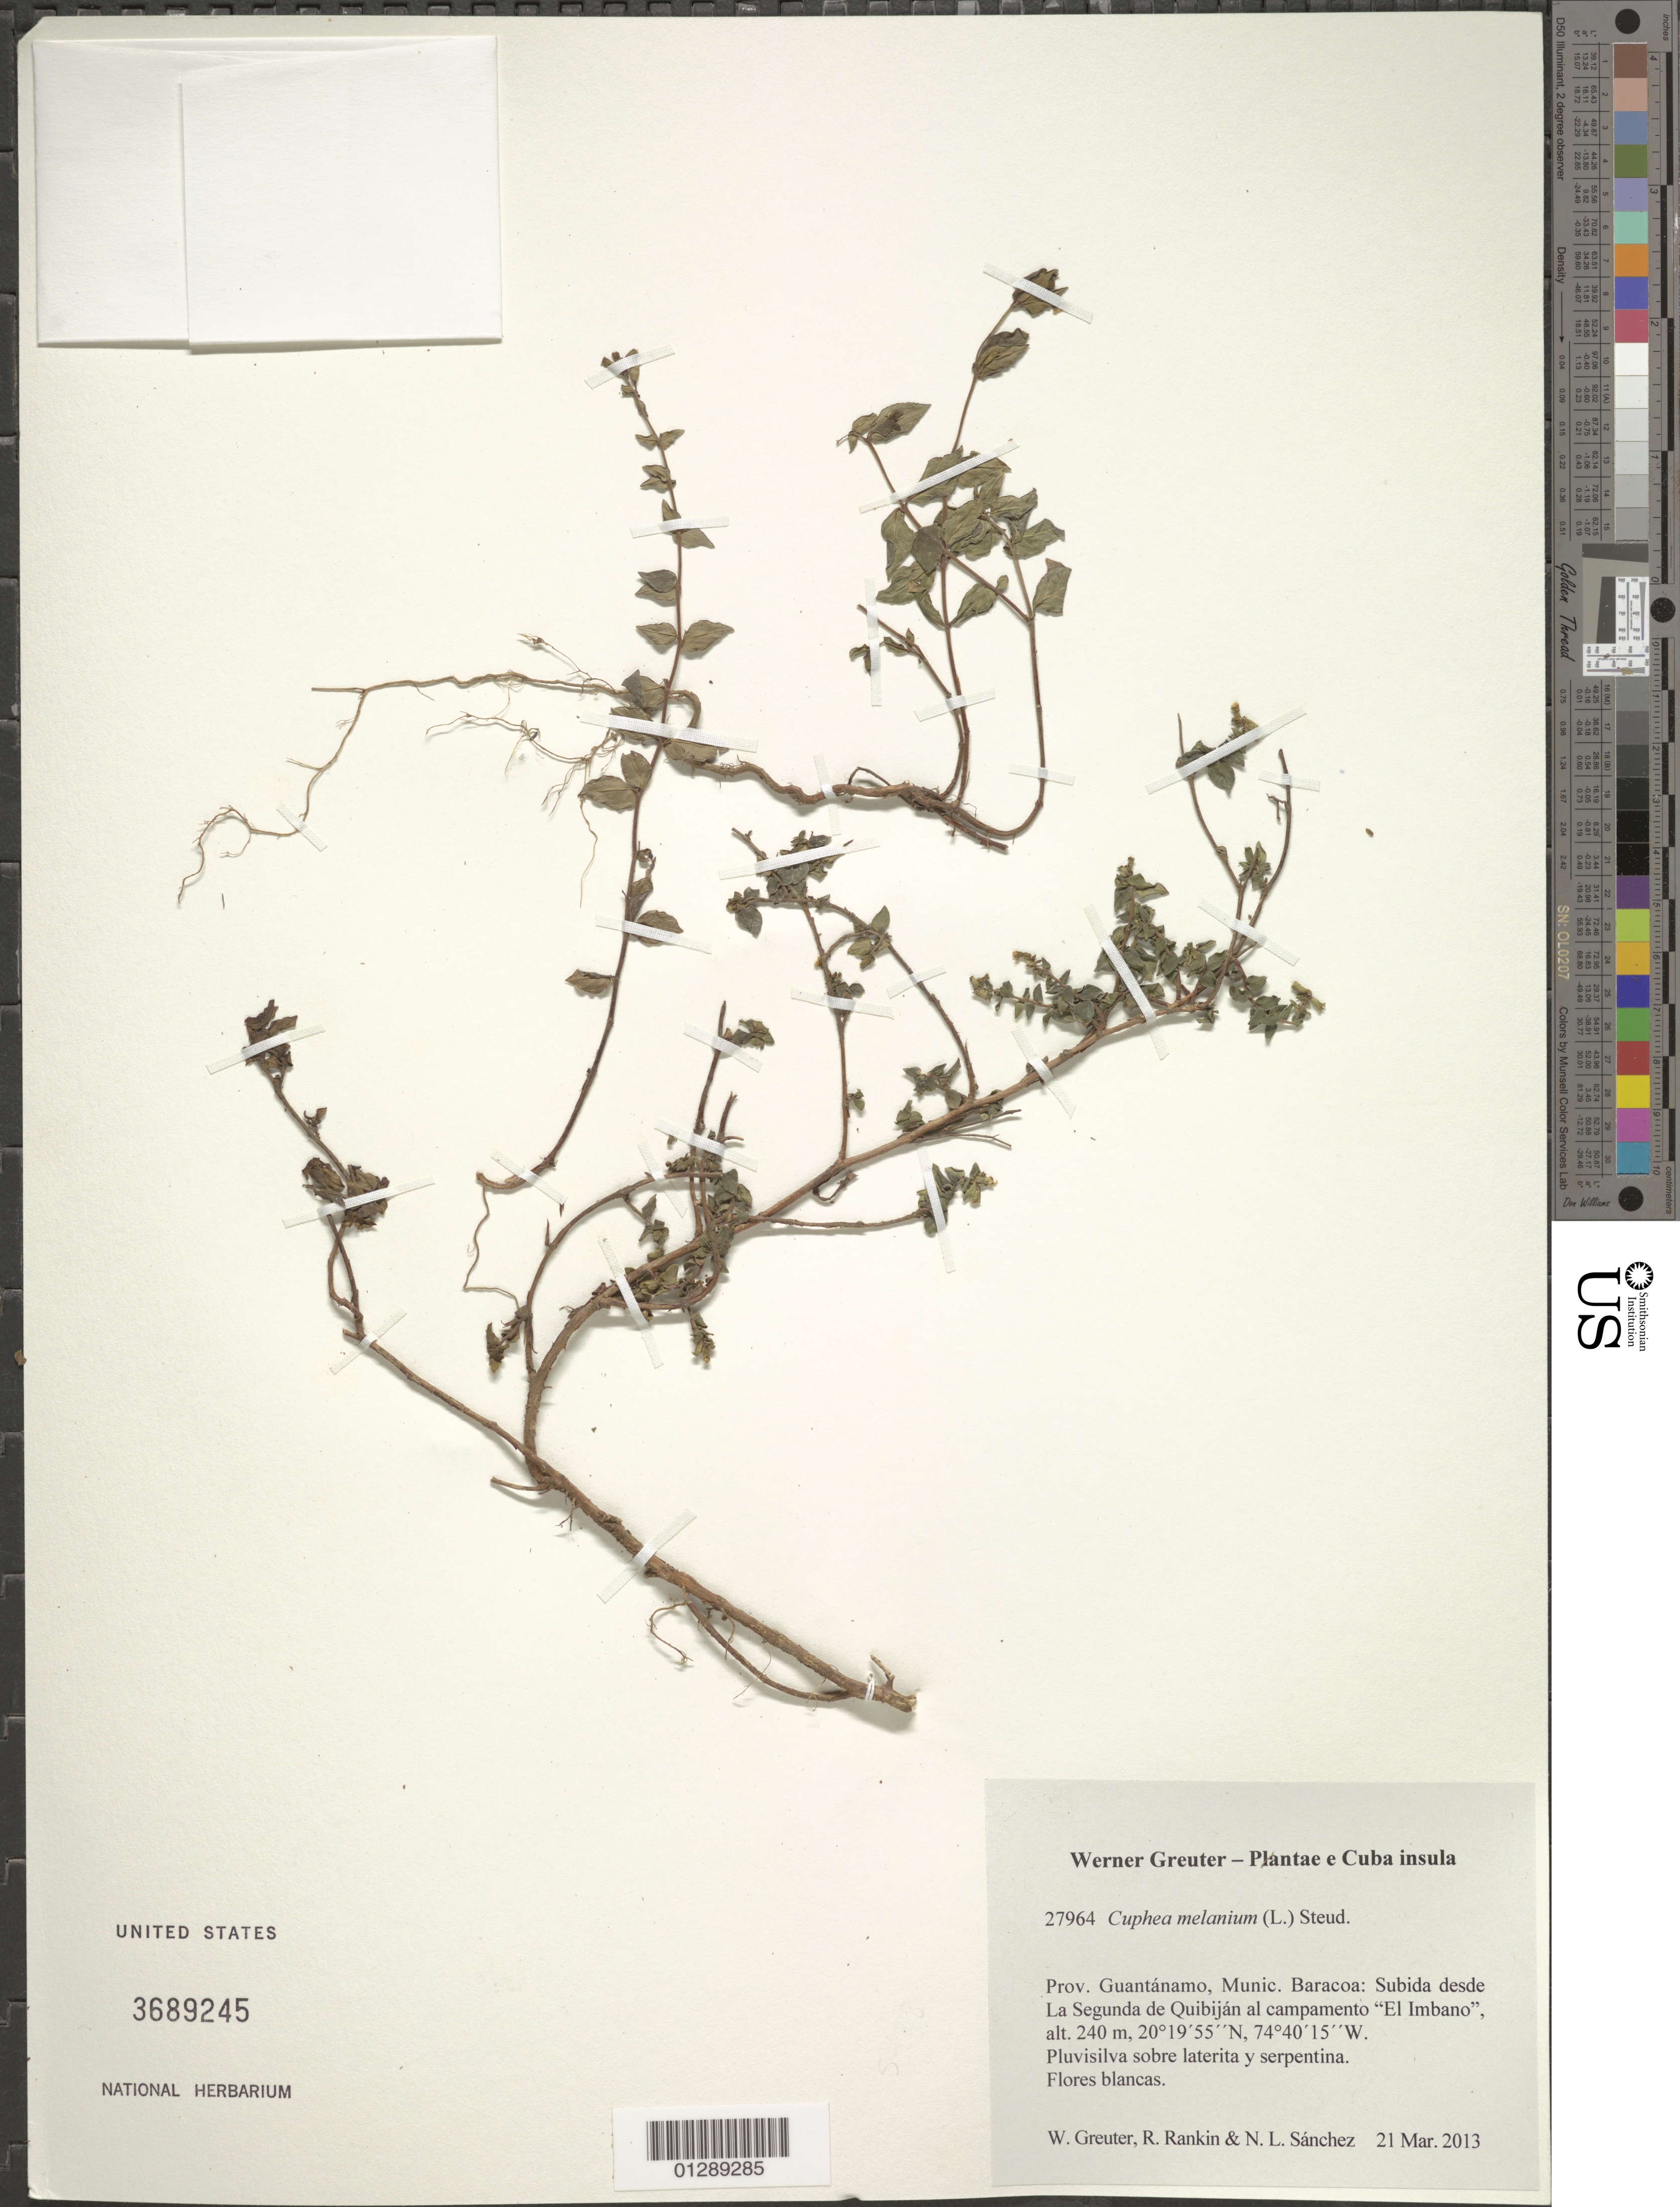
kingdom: Plantae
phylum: Tracheophyta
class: Magnoliopsida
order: Myrtales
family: Lythraceae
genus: Cuphea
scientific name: Cuphea melanium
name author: (L.) Cramer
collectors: W. R. Greuter, R. Rankin Rodriguez & N. Sanchez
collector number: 27964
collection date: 2013-03-21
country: Cuba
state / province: Guantanamo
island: Cuba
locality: Munic. Baracoa: Subida desde La Segunda de Quibiján al campamento "El Imbano".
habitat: Pluvisilva sobre laterita y serpentina.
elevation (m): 240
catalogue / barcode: US 3689245